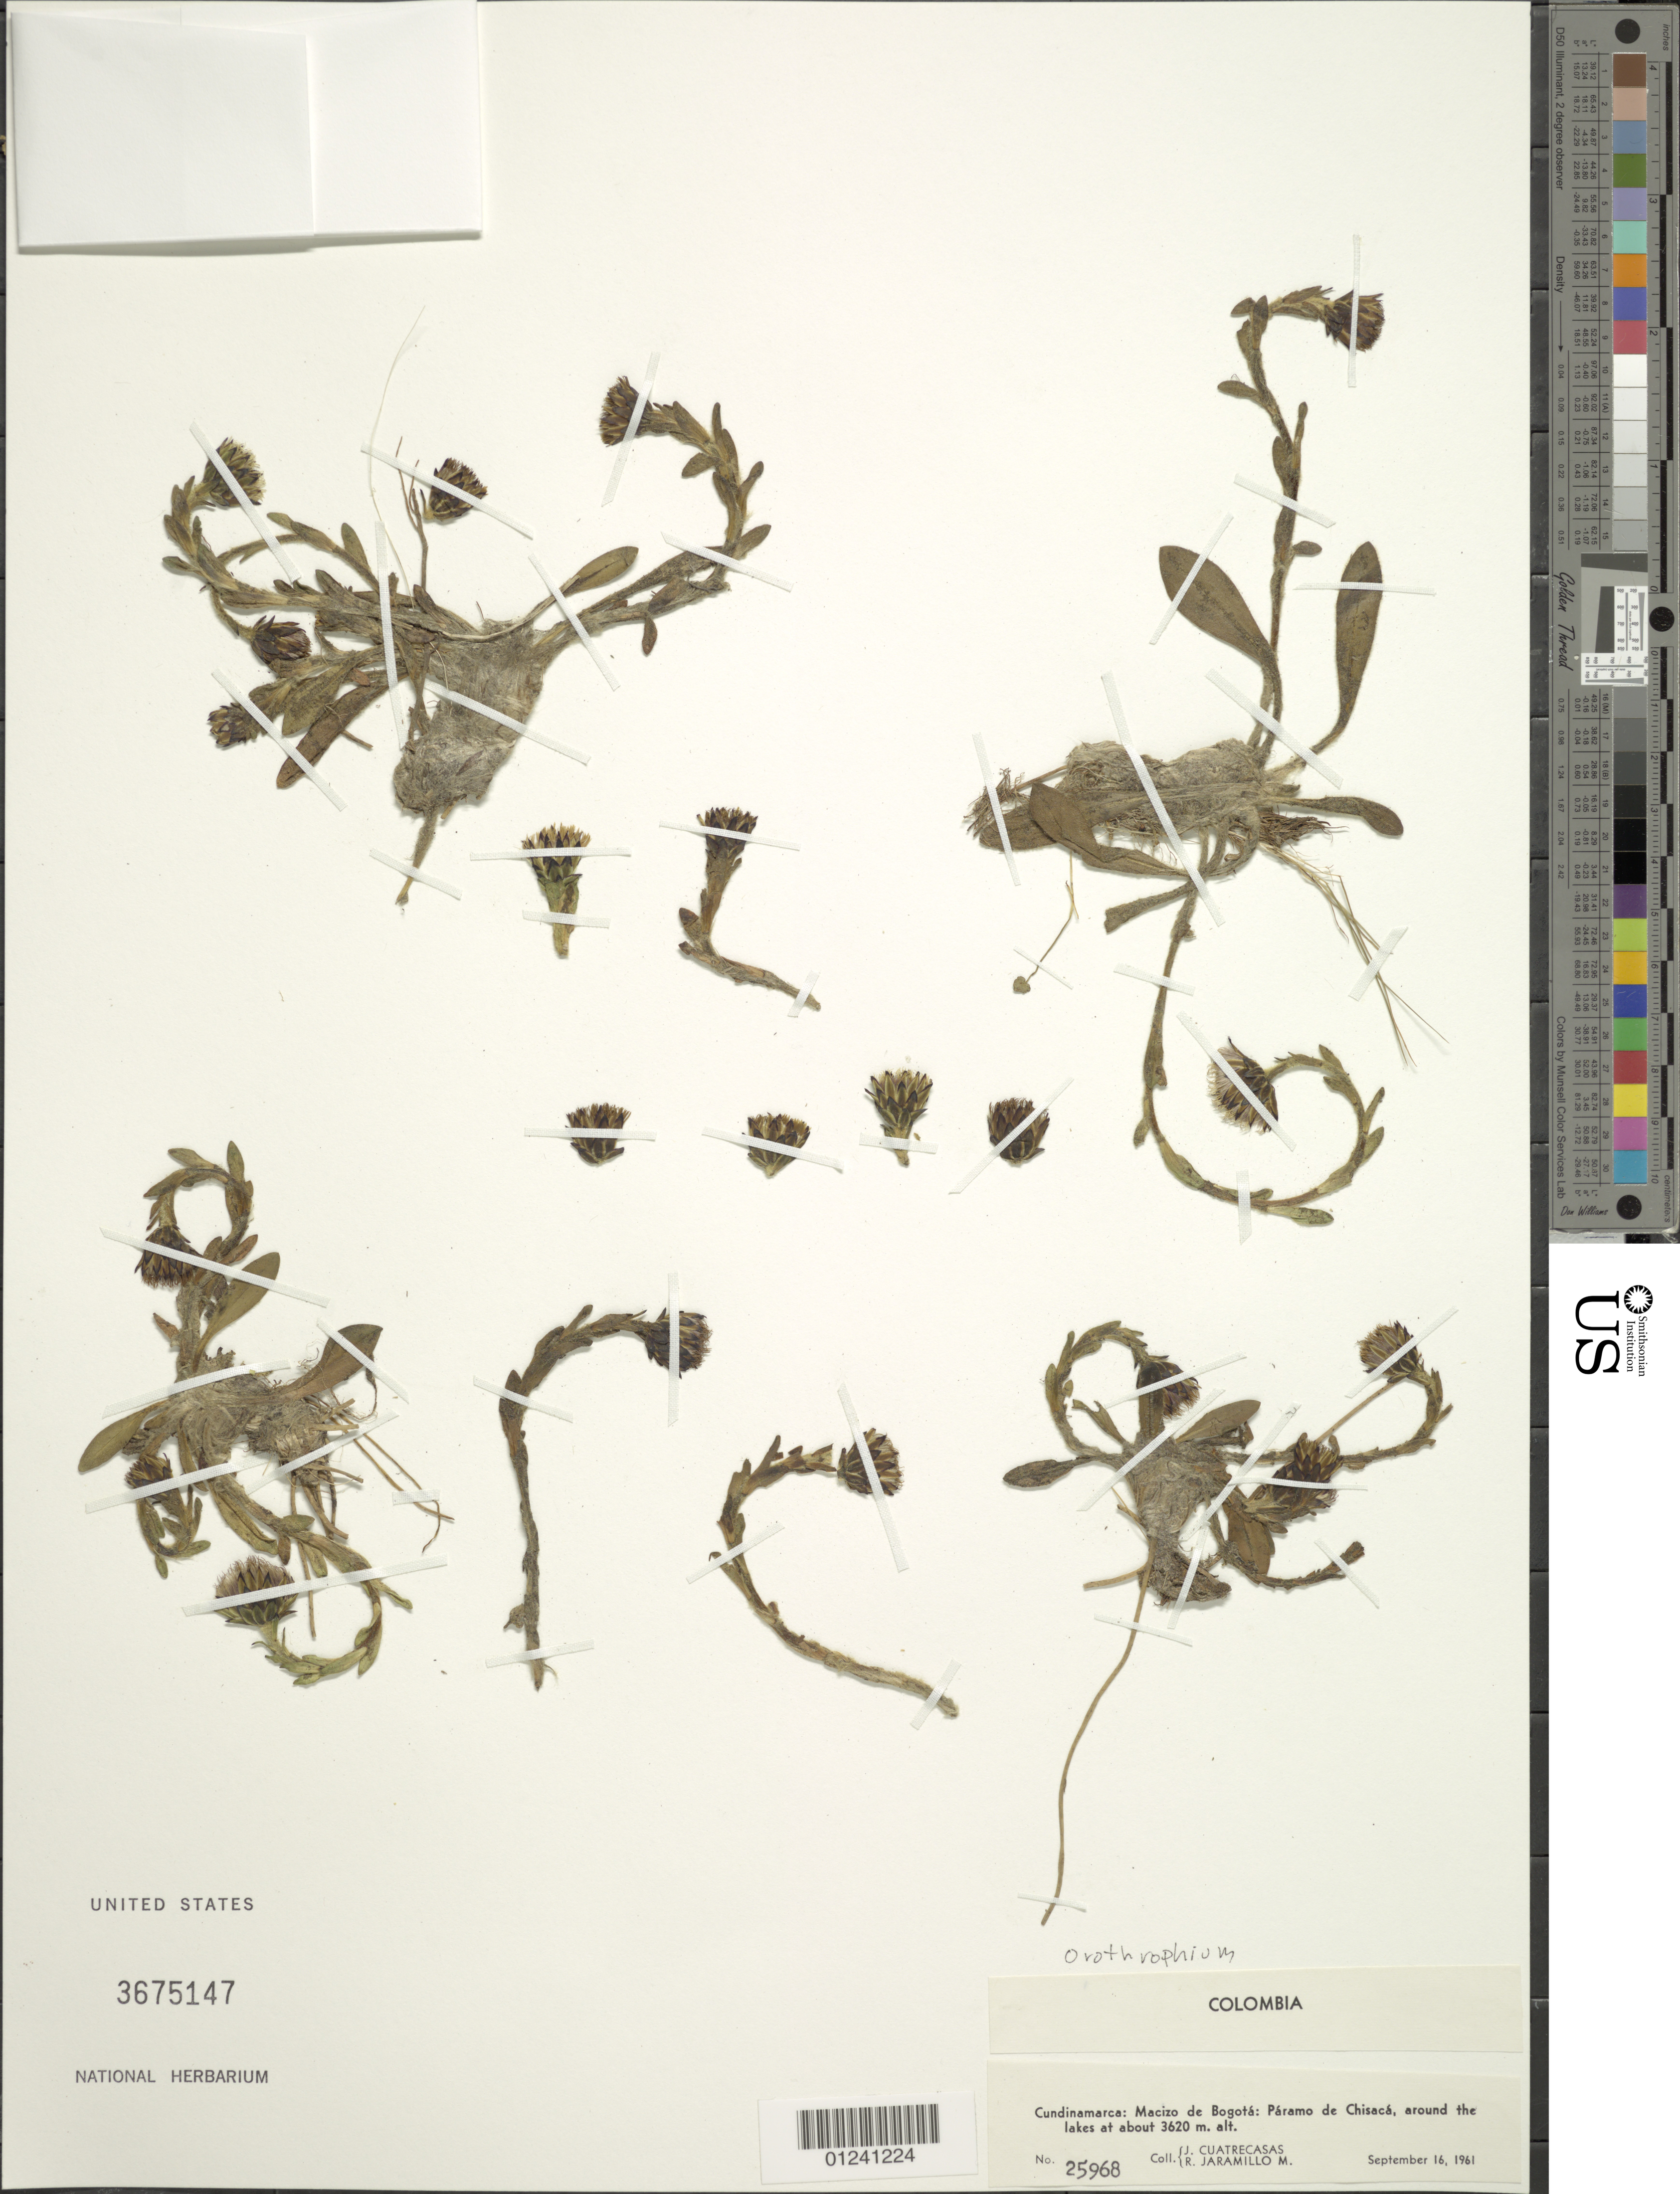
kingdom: Plantae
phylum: Tracheophyta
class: Magnoliopsida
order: Asterales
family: Asteraceae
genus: Oritrophium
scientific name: Oritrophium sp.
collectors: J. Cuatrecasas & R. Jaramillo M.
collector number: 25968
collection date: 1961-09-16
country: Colombia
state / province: Cundinamarca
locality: Macizo de Bogota: Páramo de Chisacá, around the lakes.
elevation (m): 3620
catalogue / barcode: US 3675147